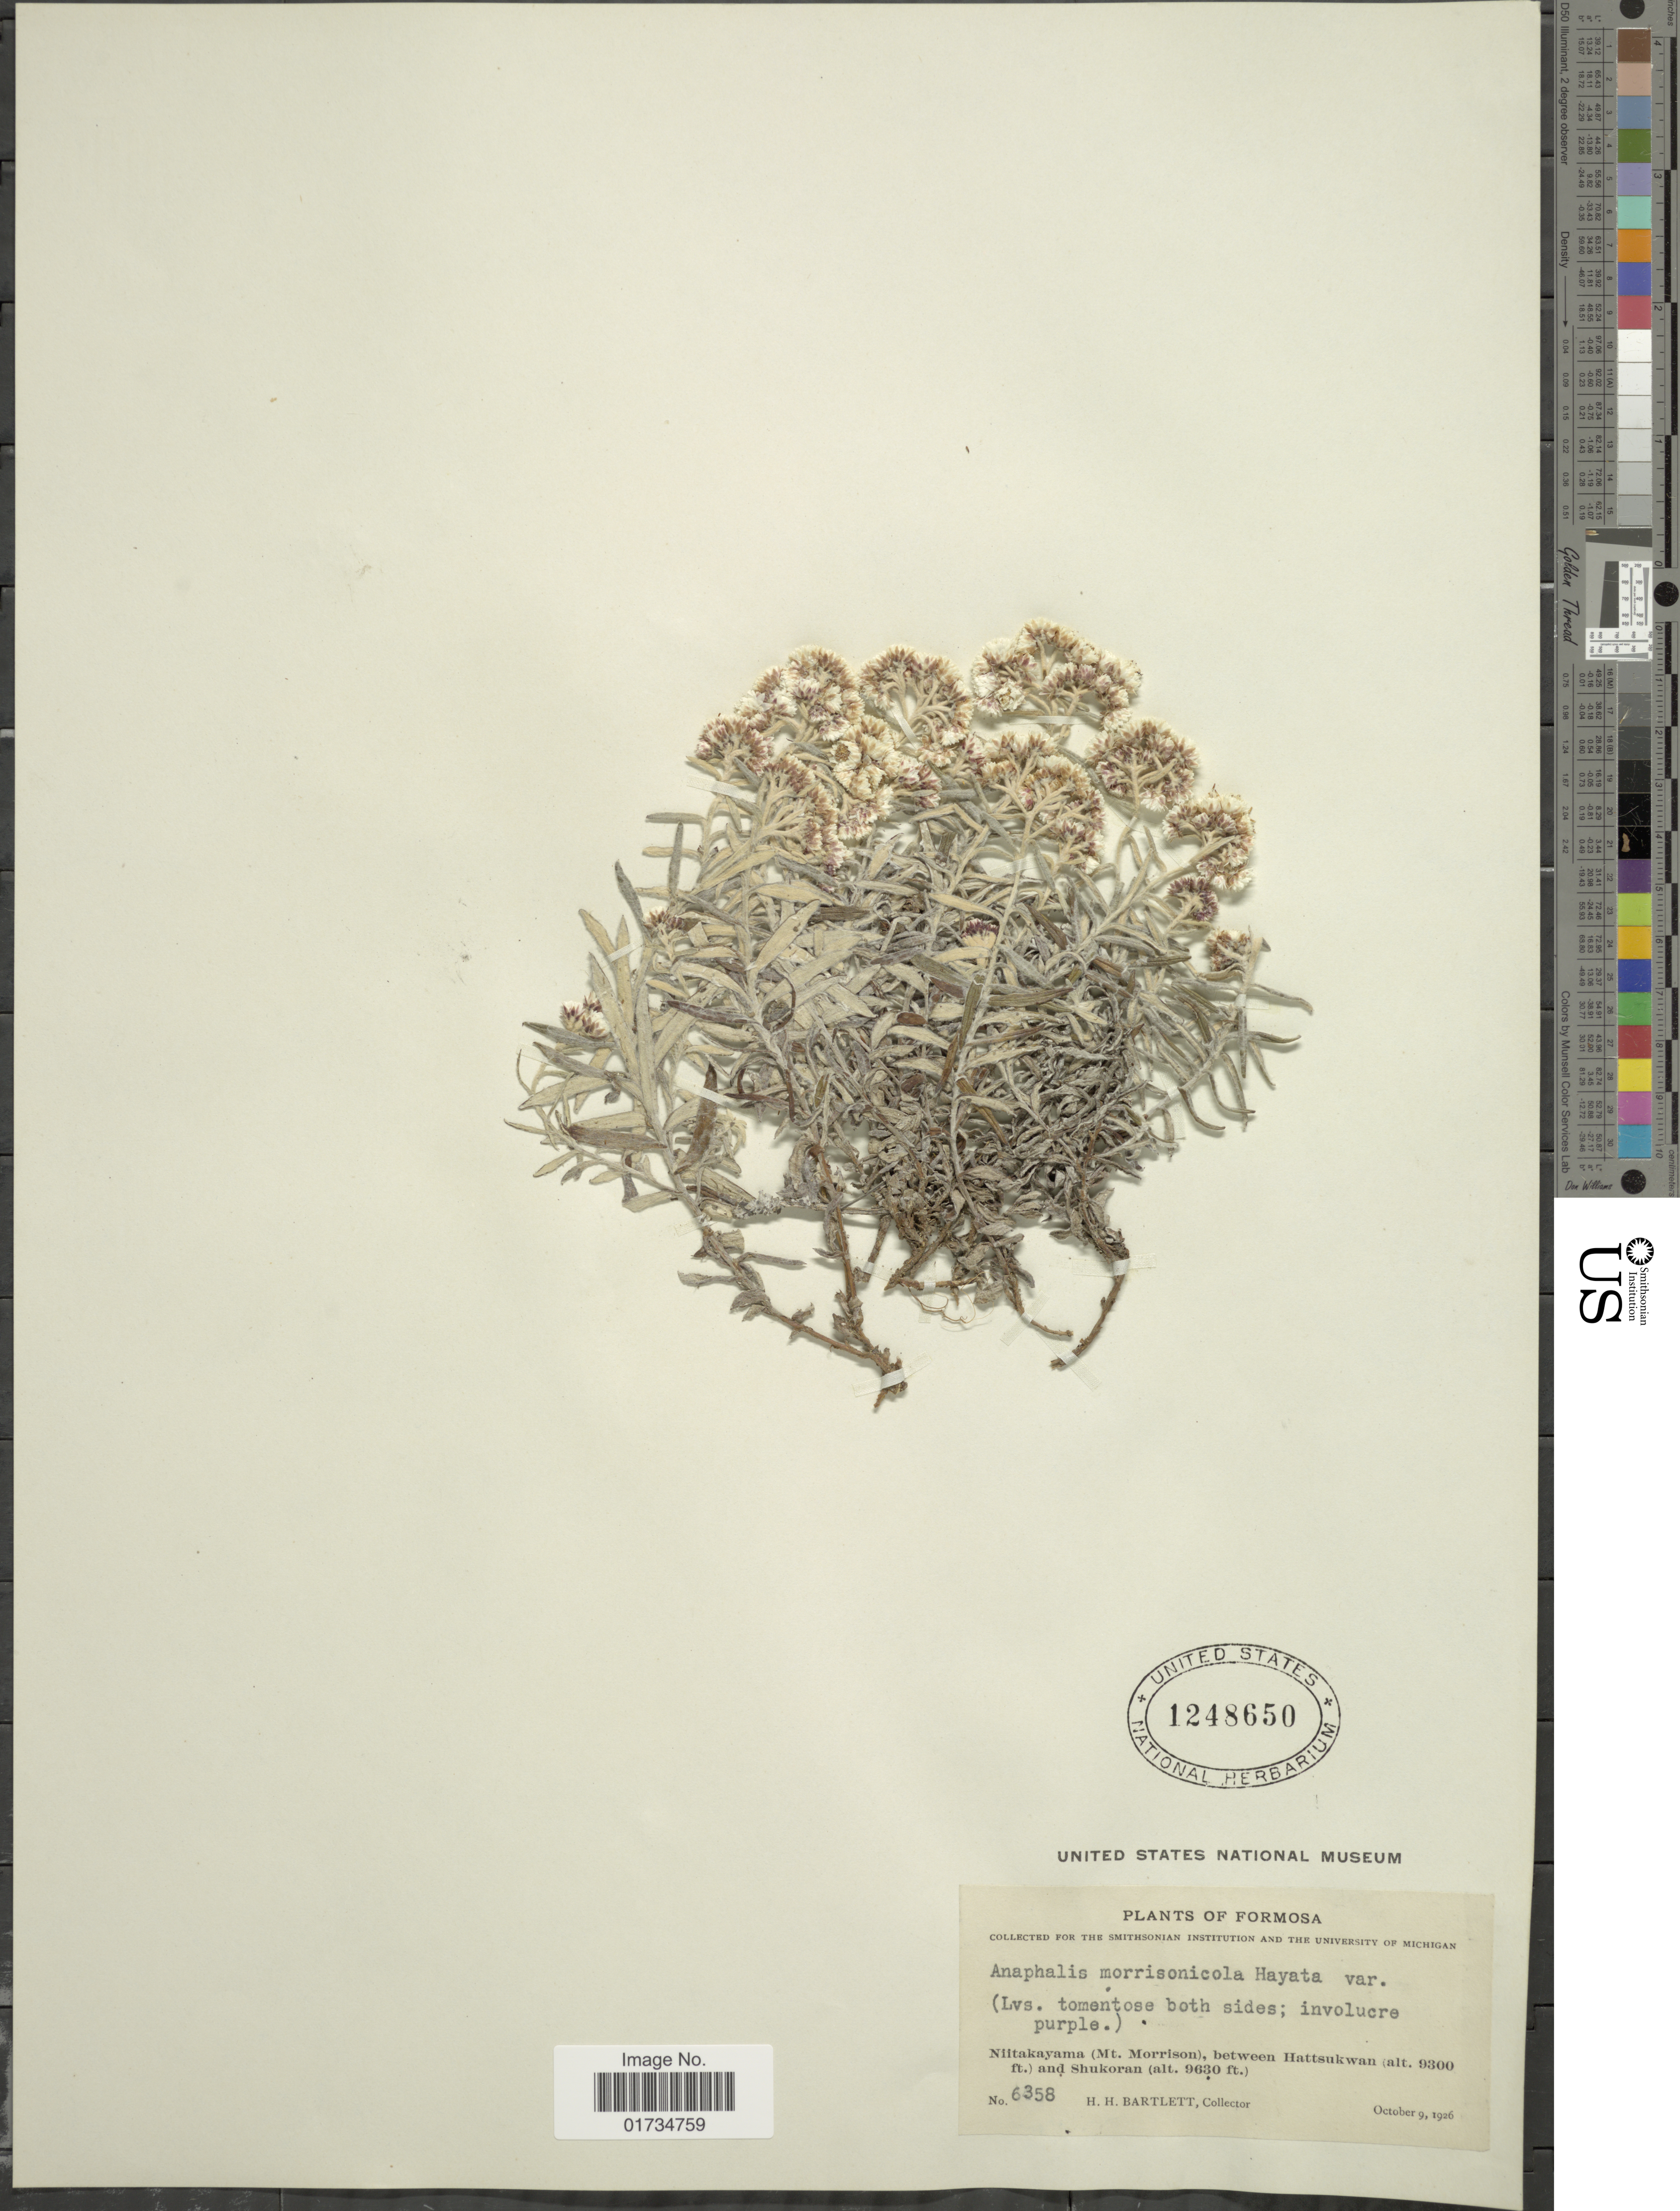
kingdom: Plantae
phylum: Tracheophyta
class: Magnoliopsida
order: Asterales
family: Asteraceae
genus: Anaphalis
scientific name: Anaphalis morrisonicola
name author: Hayata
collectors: H. H. Bartlett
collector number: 6358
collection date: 1926-10-09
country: Taiwan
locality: Formosa. Niitakayama (Mt. Morrison), between Hattsukwan and Shukoran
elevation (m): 2835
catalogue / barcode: US 1248650